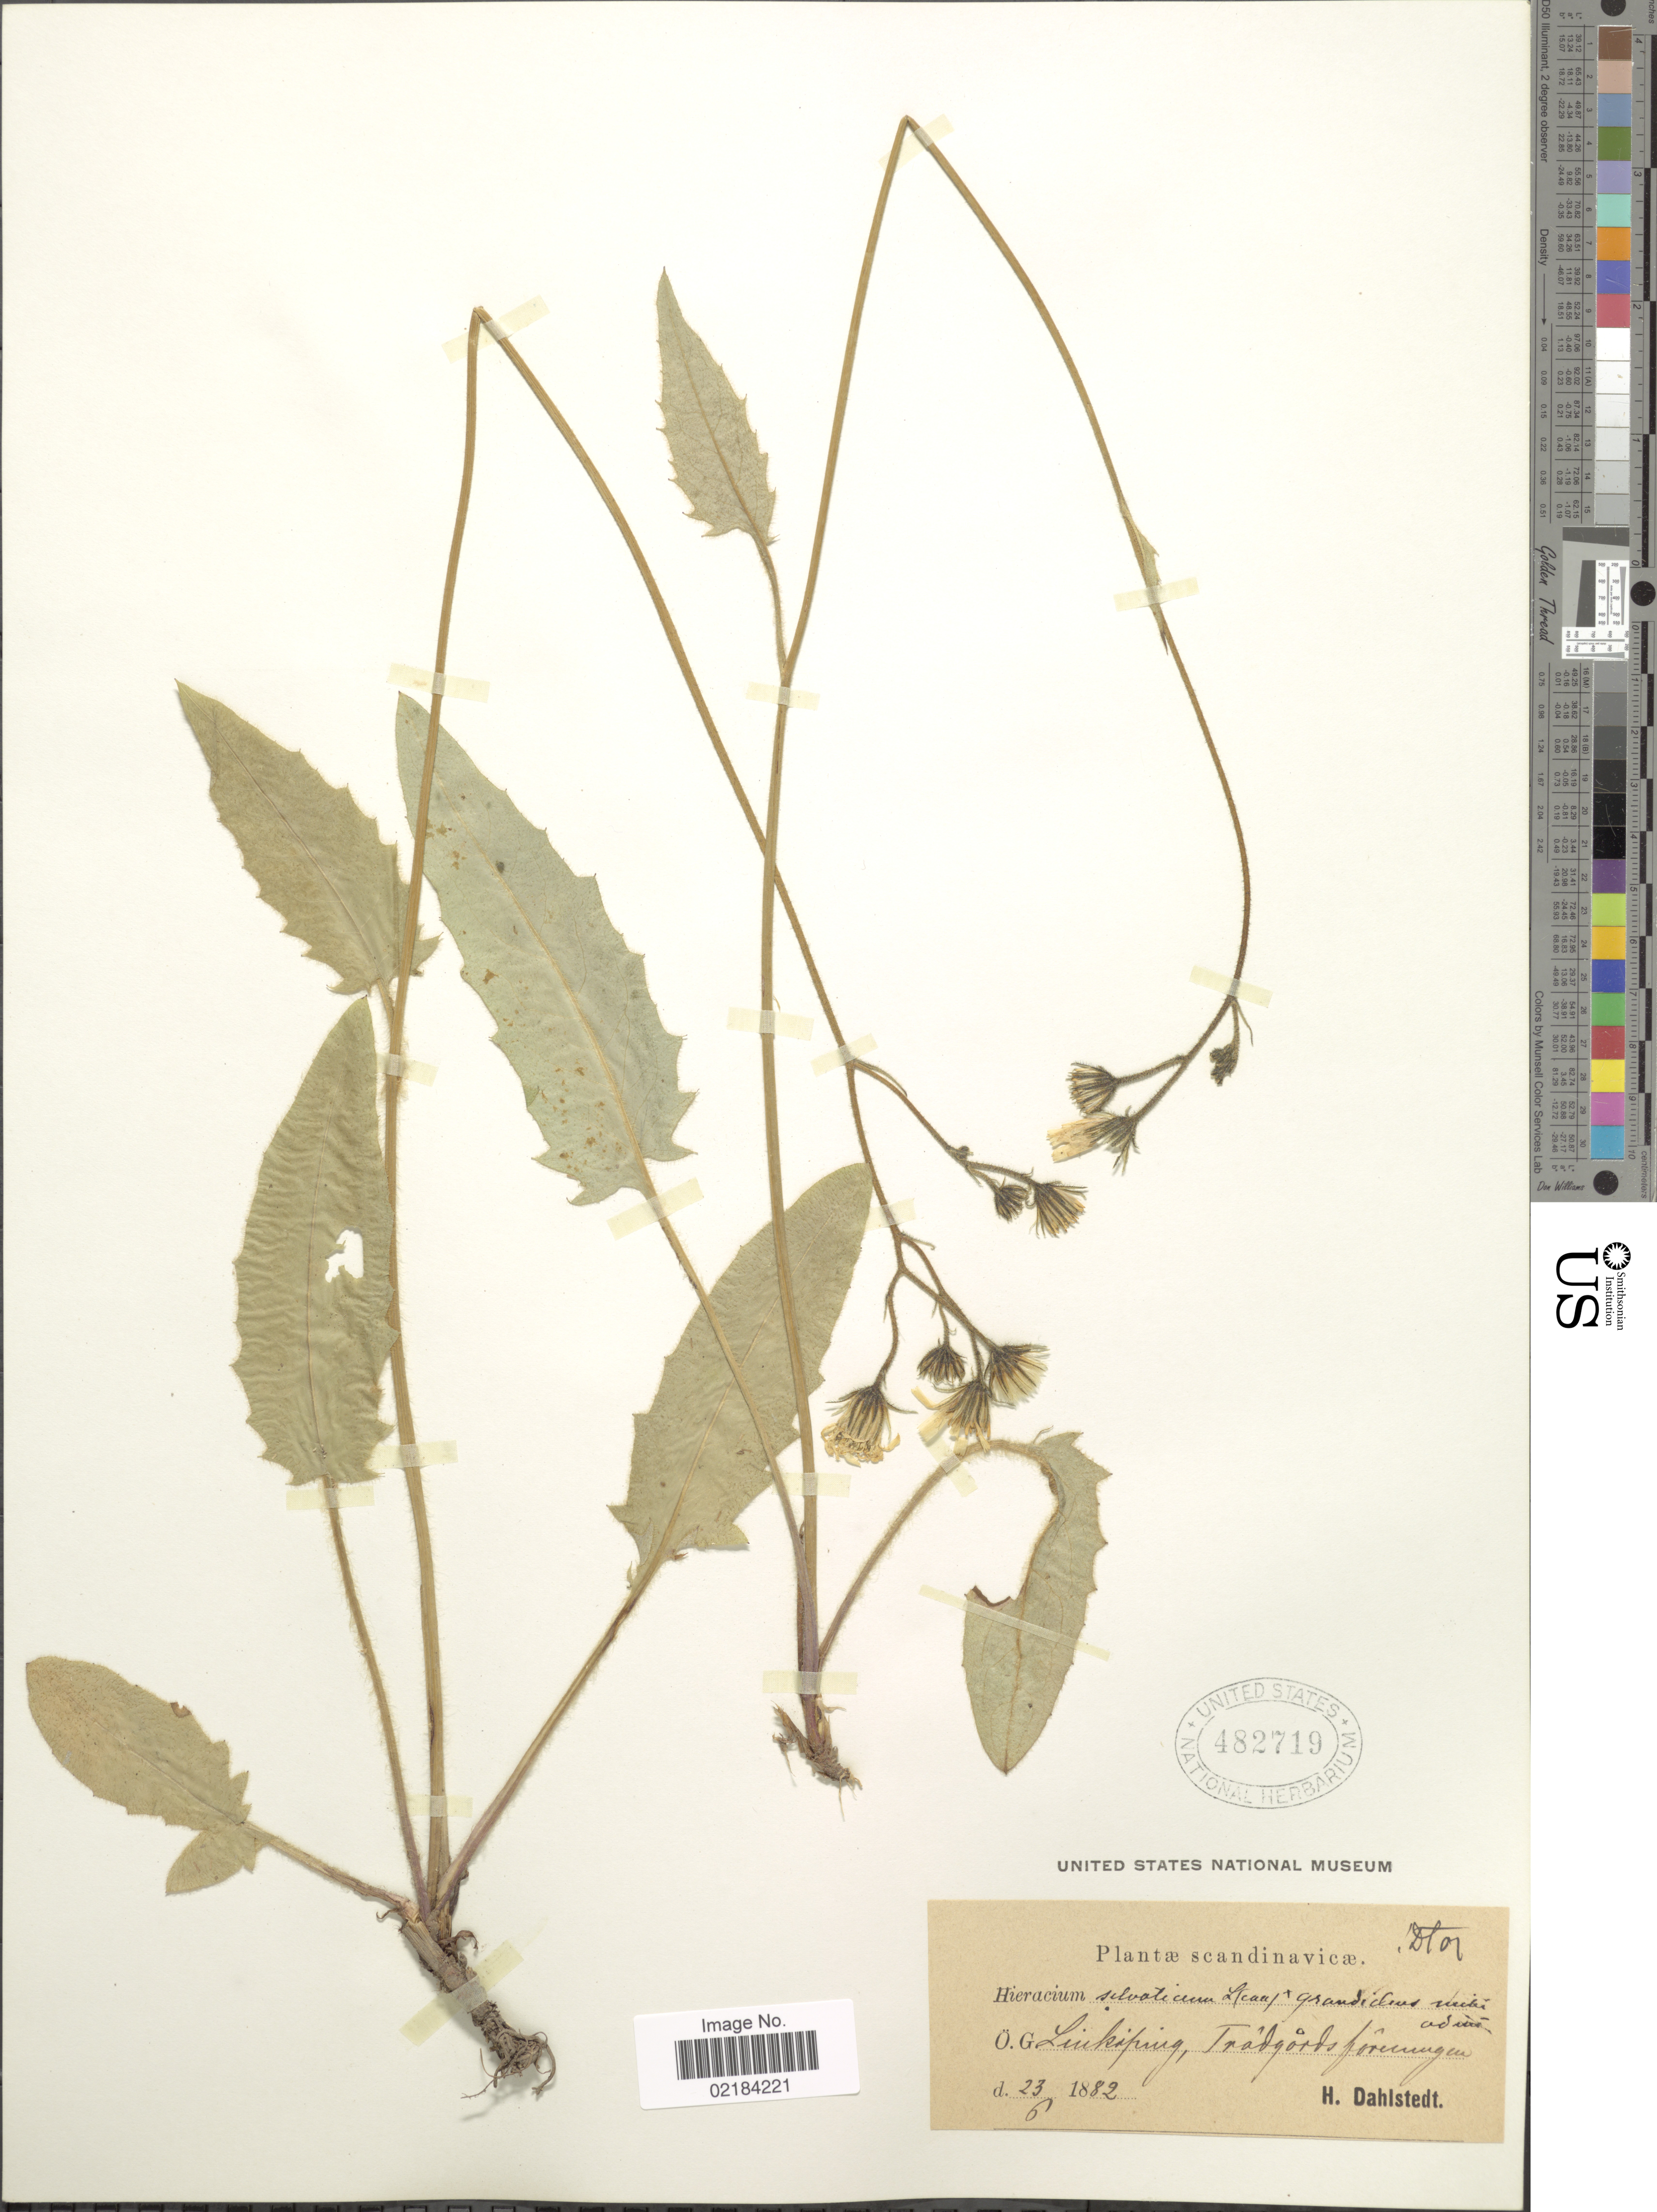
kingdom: Plantae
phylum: Tracheophyta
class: Magnoliopsida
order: Asterales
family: Asteraceae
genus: Hieracium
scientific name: Hieracium sylvaticum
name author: (L.) Gouan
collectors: H. G. Dahlstedt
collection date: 1882-06-23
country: Sweden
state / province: Östergötland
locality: Scandinavicæ, Ö. G. Linkoping, Tradgords [illegible text]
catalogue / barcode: US 482719